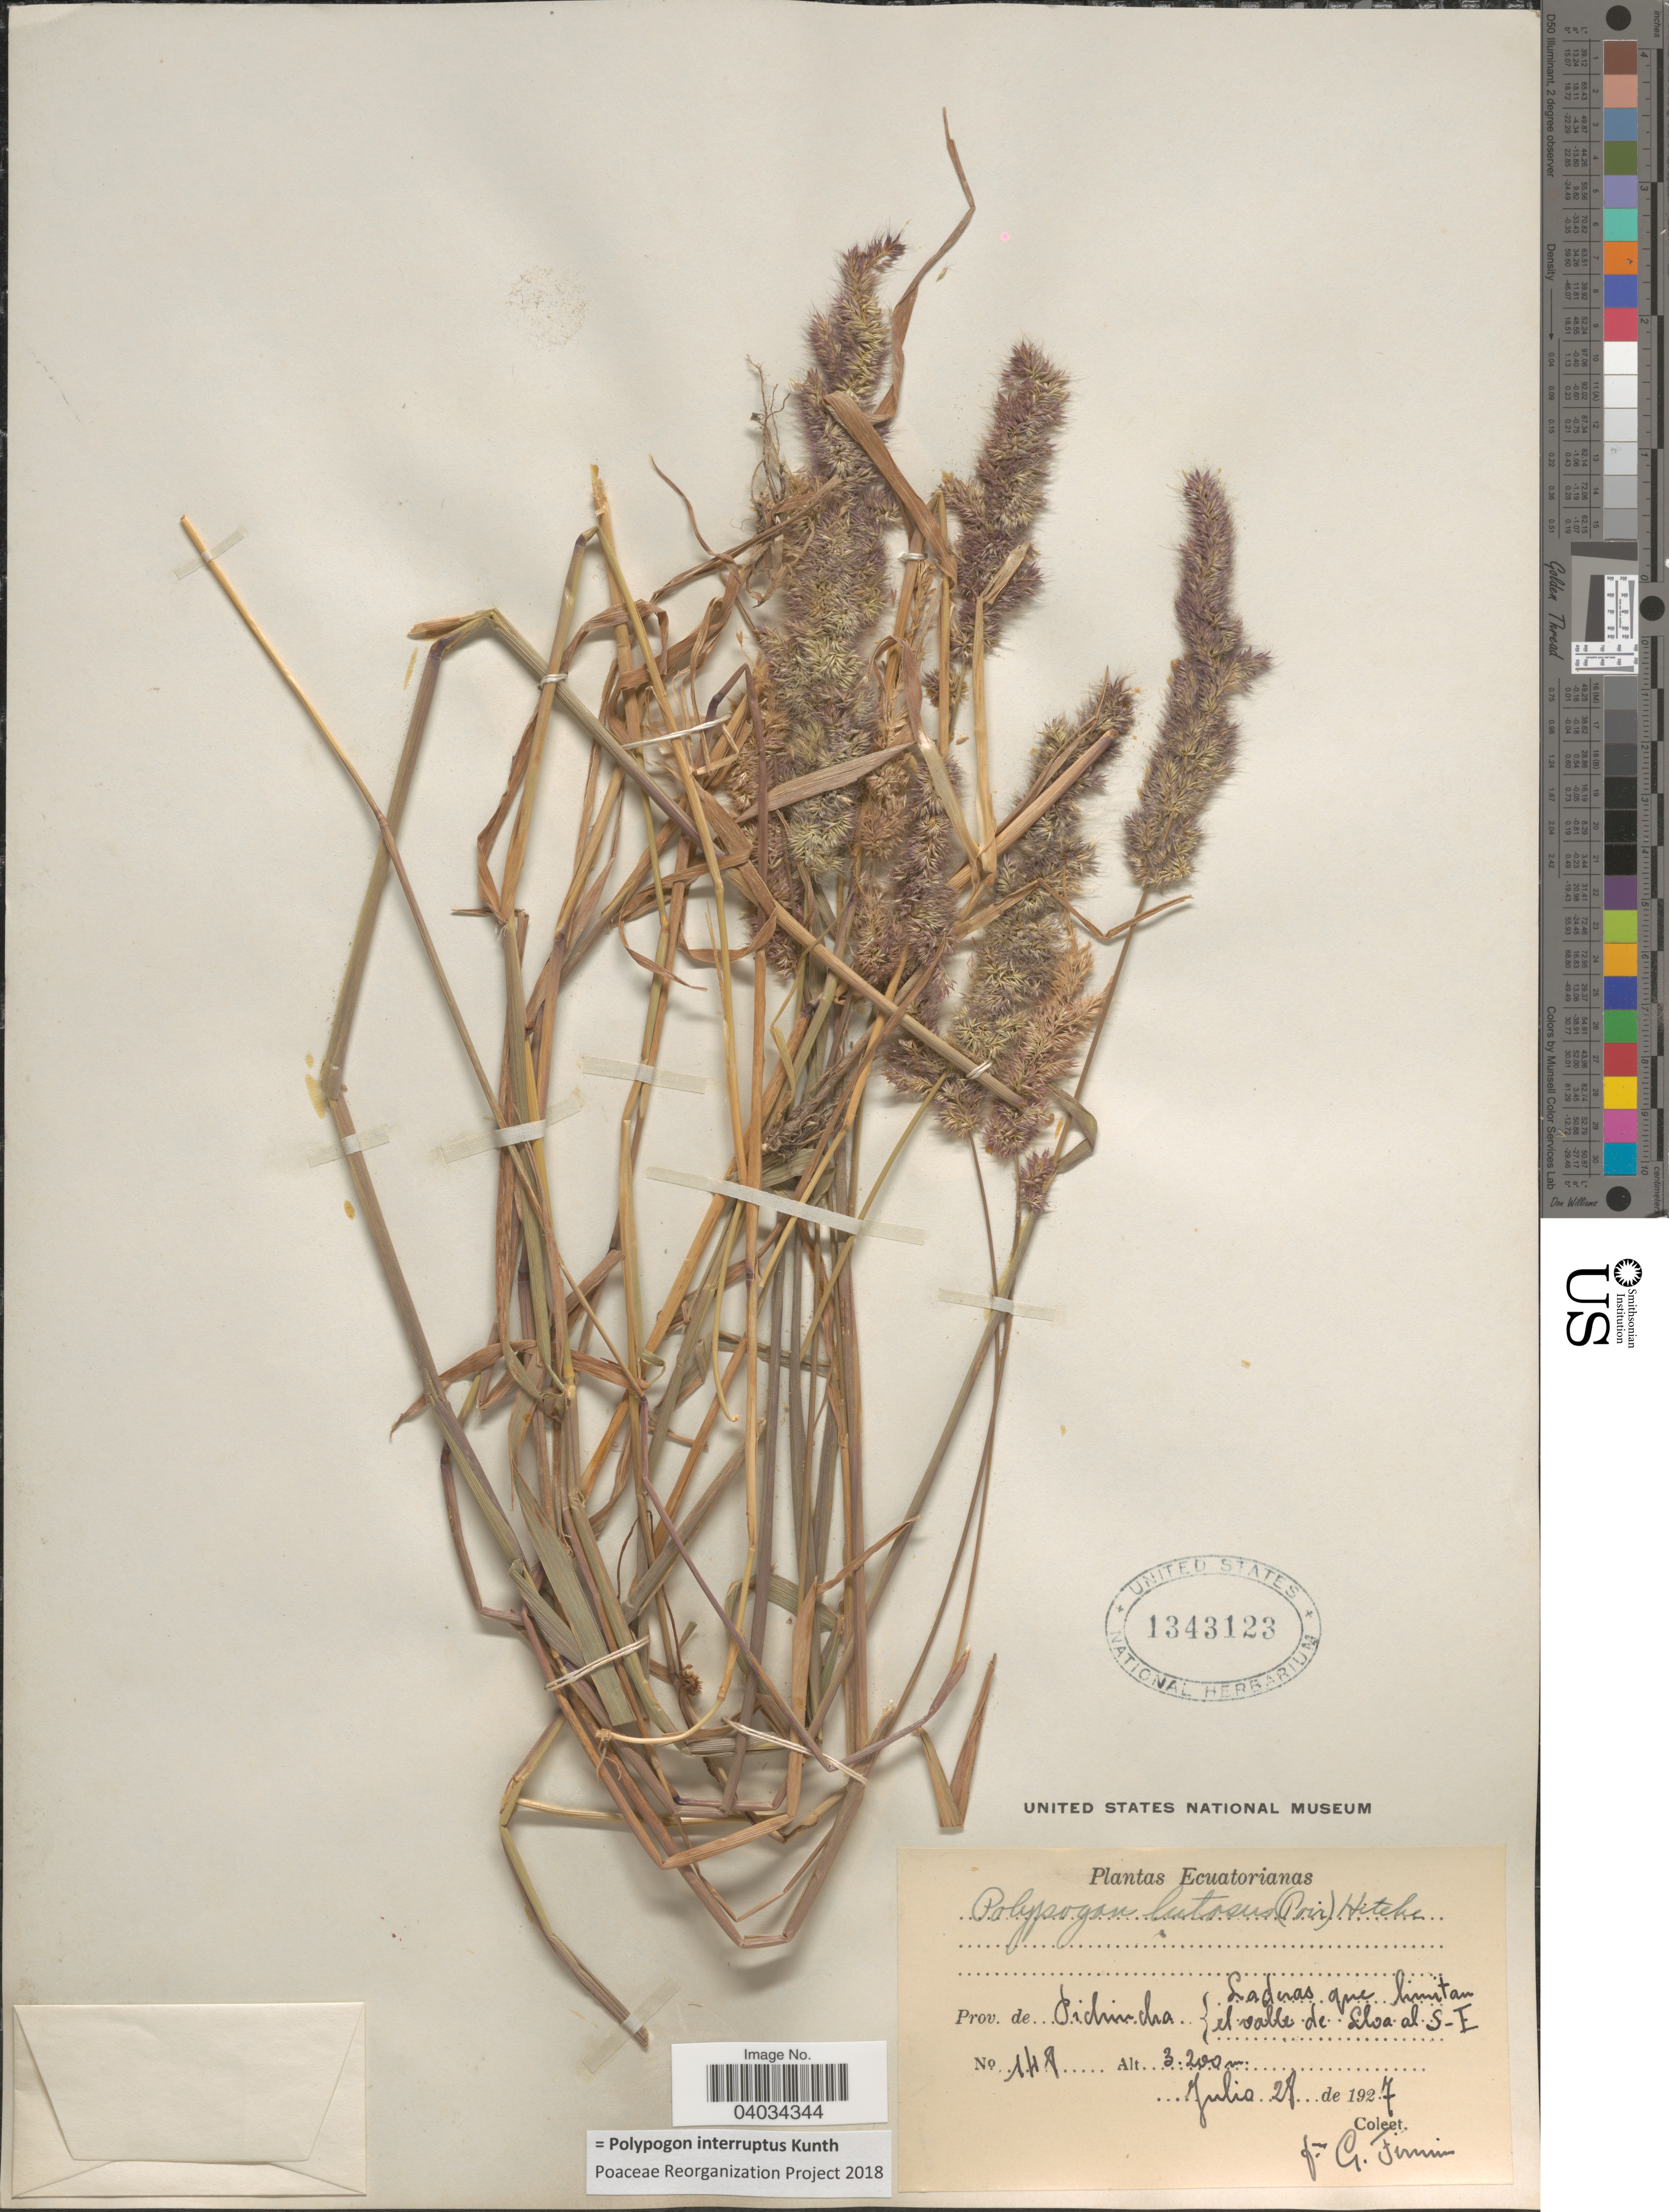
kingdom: Plantae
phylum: Tracheophyta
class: Liliopsida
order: Poales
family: Poaceae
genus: Polypogon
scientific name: Polypogon interruptus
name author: Kunth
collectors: F. Firmin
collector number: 148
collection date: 1927-07-28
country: Ecuador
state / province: Pichincha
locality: Laderas que limitan el valle de Silva al S-E.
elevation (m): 3200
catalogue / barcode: US 1343123